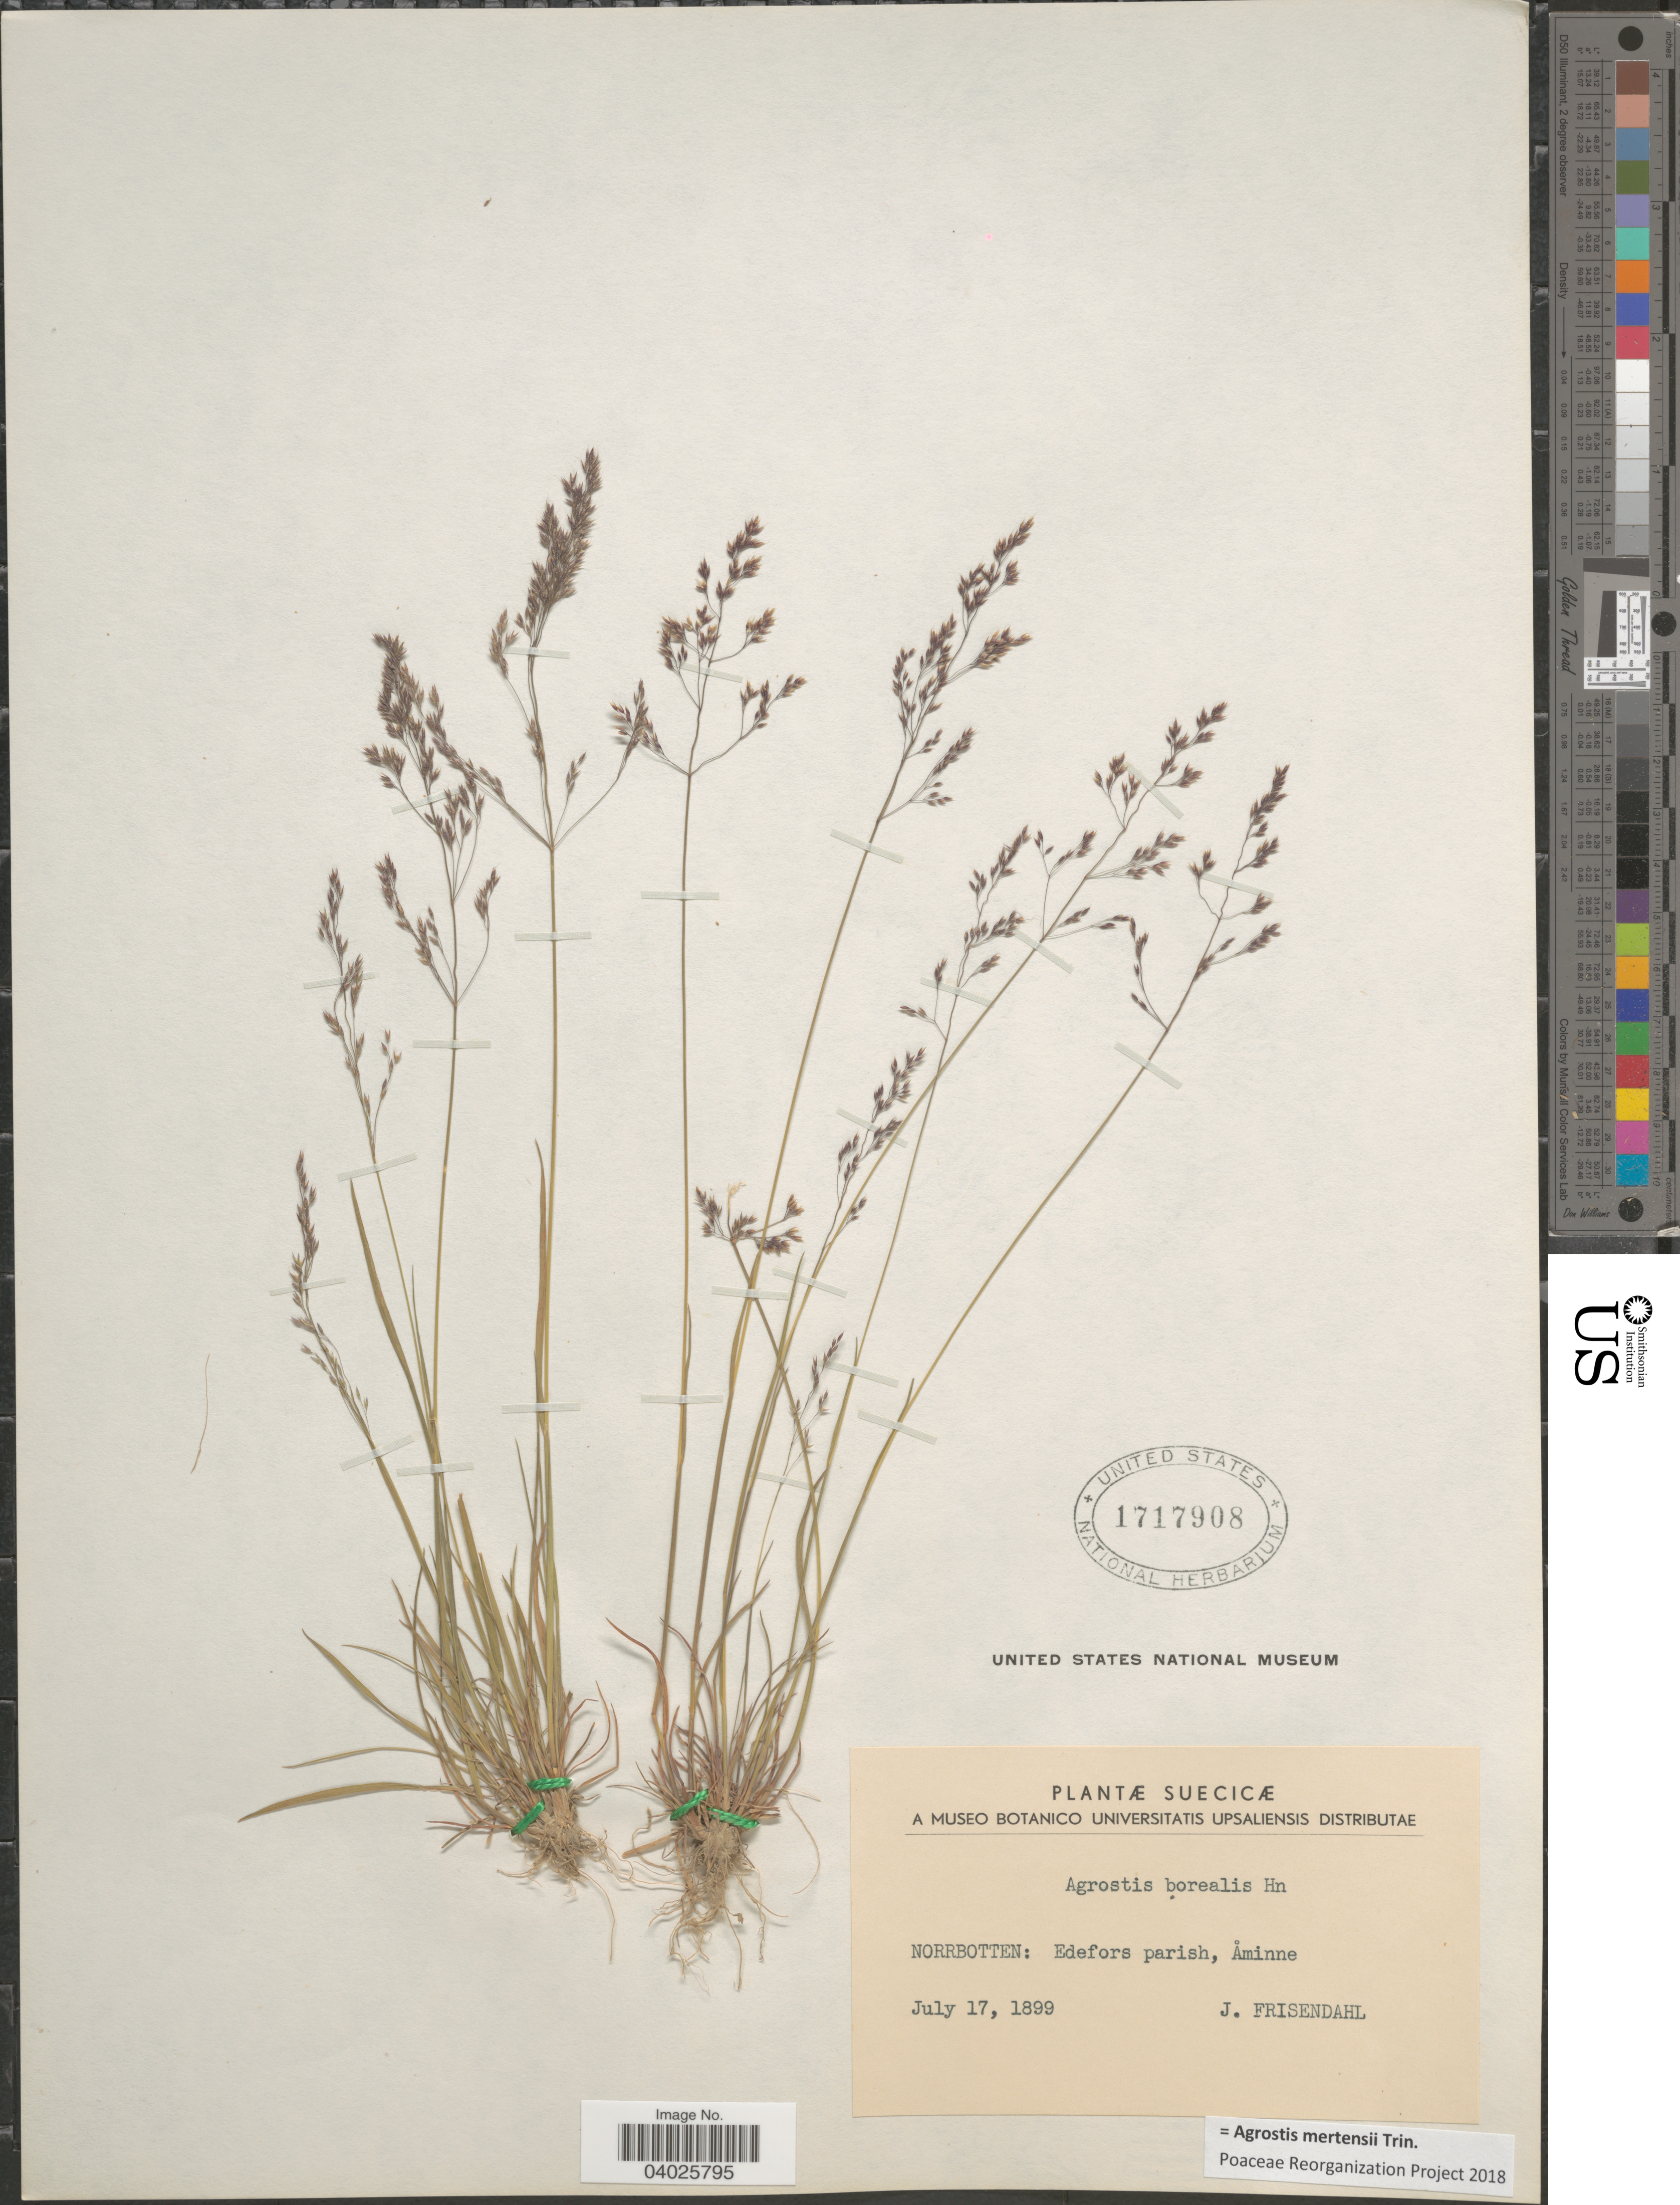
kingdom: Plantae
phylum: Tracheophyta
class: Liliopsida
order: Poales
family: Poaceae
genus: Agrostis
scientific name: Agrostis mertensii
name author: Trin.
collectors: J. Frisendahl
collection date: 1899-07-17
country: Sweden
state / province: Norrbotten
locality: Suecicæ. Norbotten: Edefors parish, Åminne.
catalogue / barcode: US 1717908